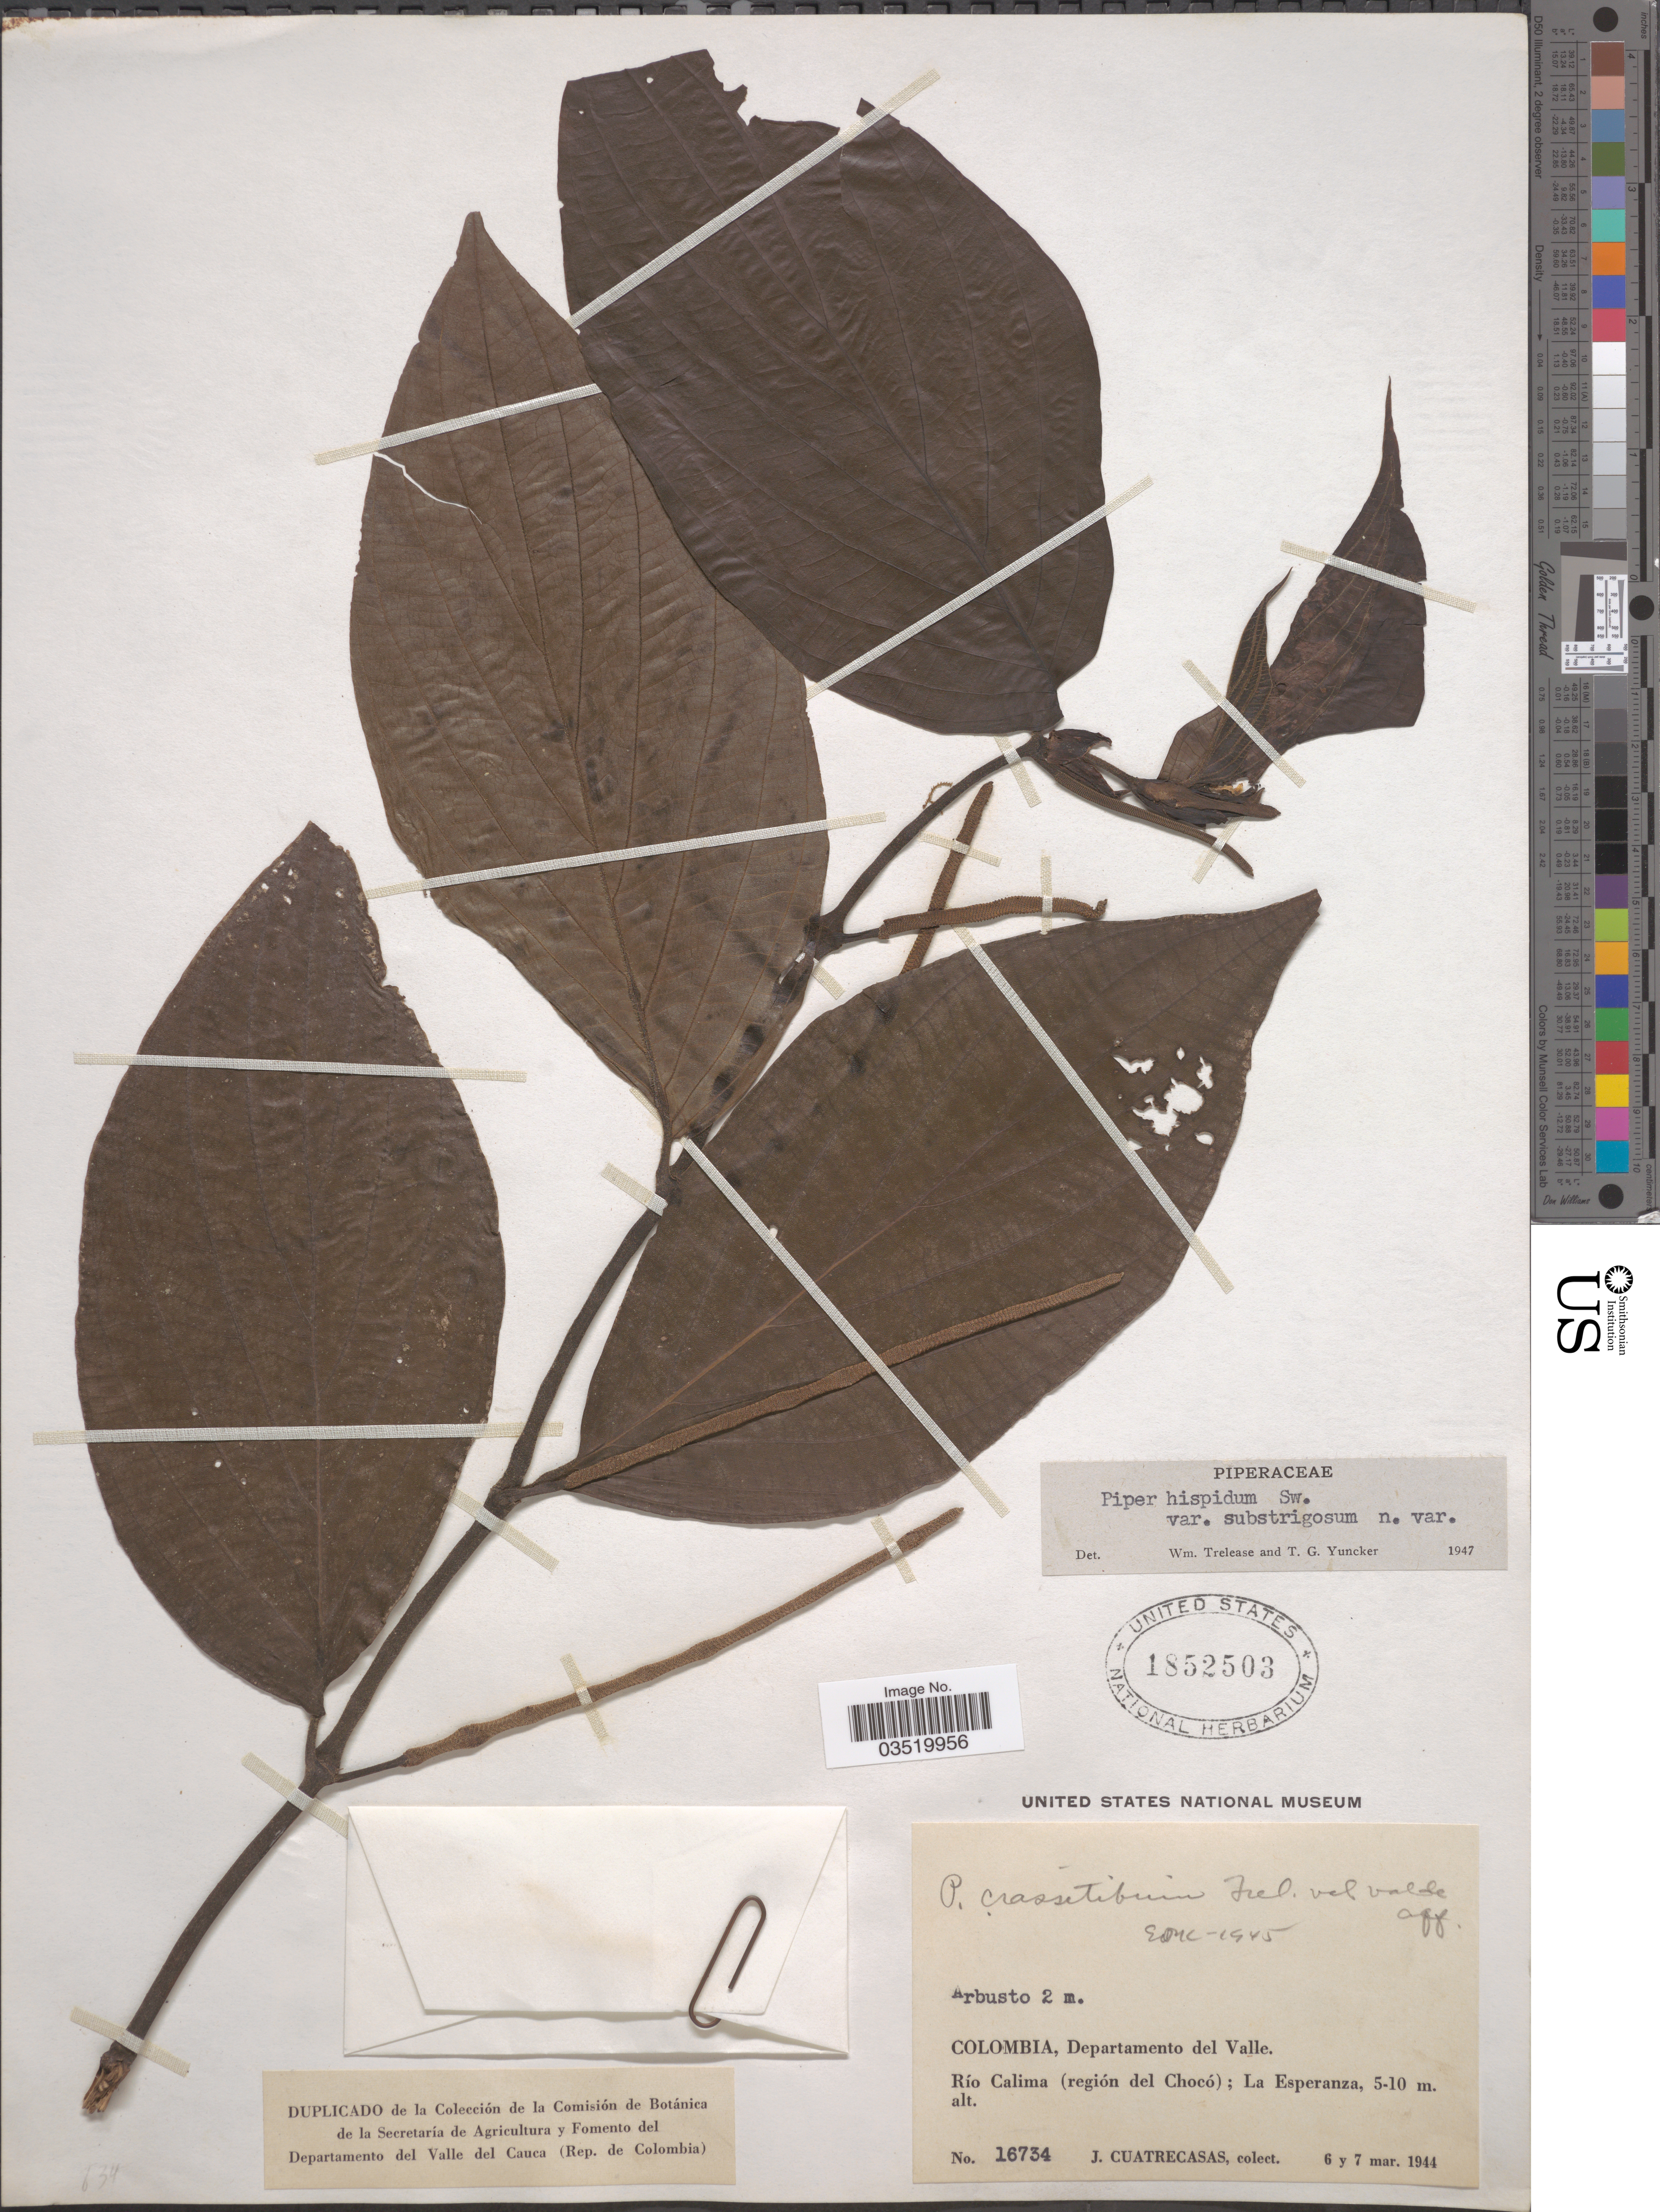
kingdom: Plantae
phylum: Tracheophyta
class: Magnoliopsida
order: Piperales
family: Piperaceae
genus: Piper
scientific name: Piper hispidum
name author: Sw.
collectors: J. Cuatrecasas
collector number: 16734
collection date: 1944-03-06/1944-03-07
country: Colombia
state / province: Valle del Cauca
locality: Departamento del Valle. Río Calima (región del Chocó); La Esperanza.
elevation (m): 5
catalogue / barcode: US 1852503